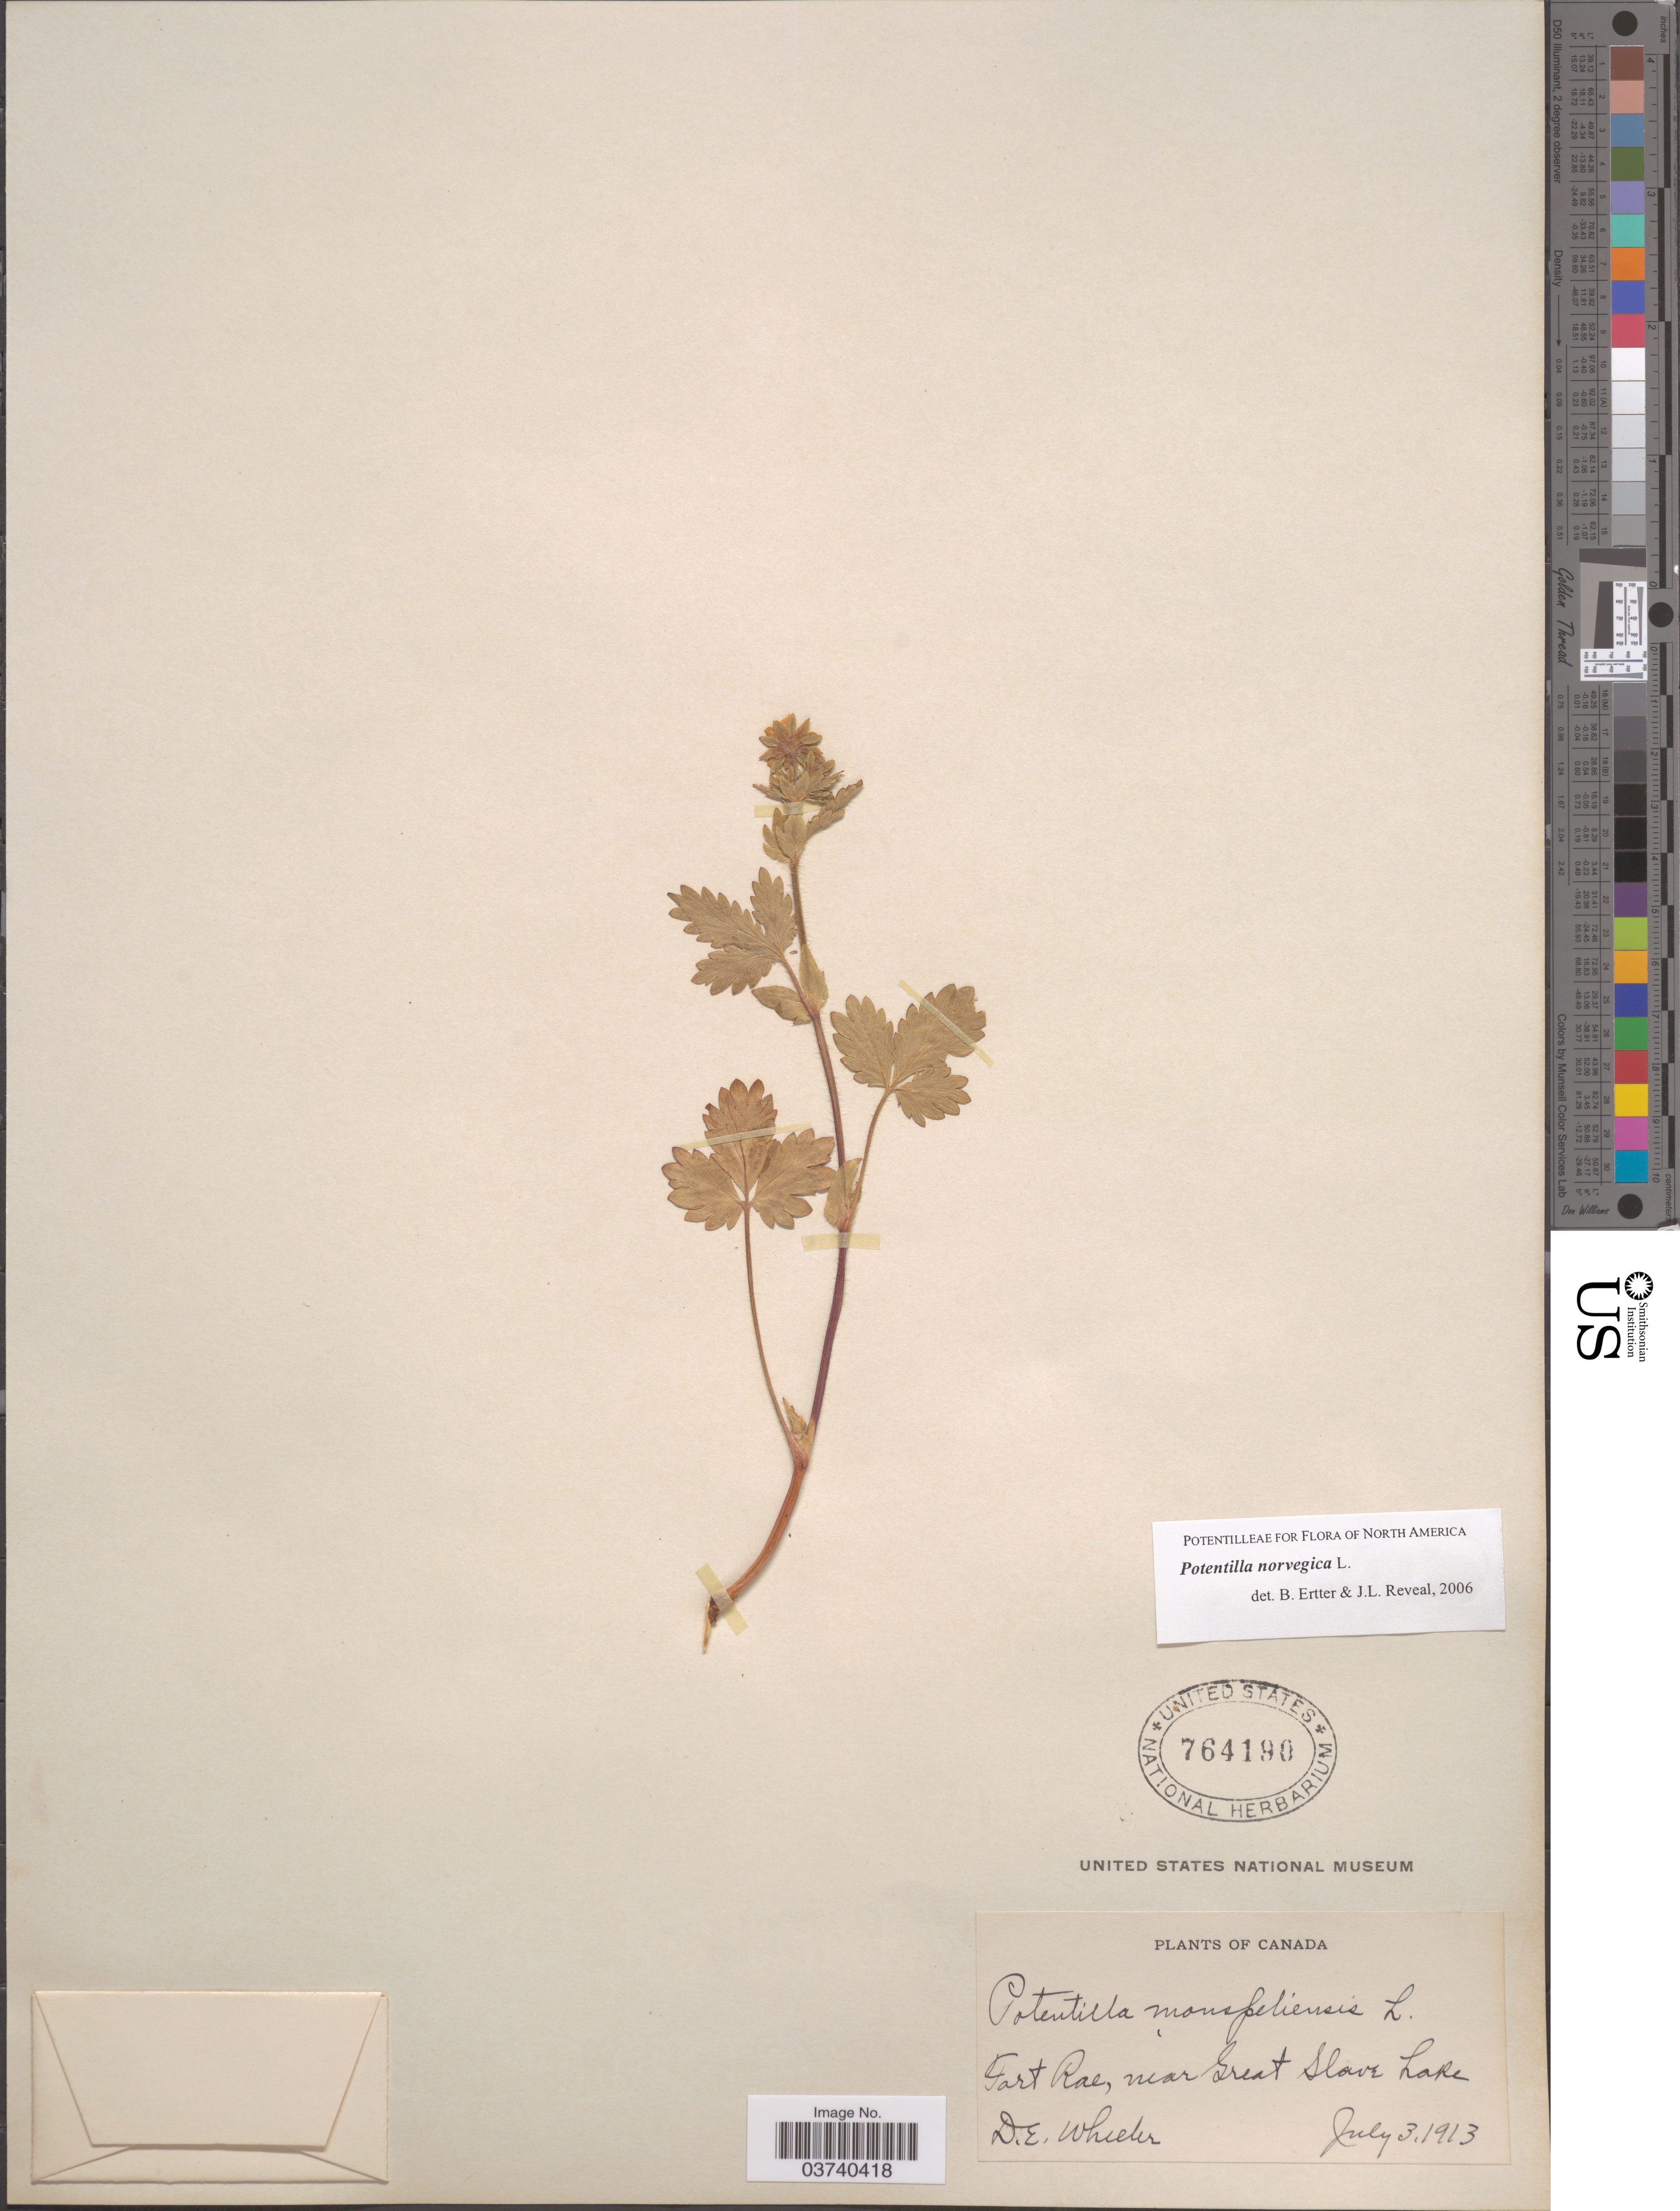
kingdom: Plantae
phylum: Tracheophyta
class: Magnoliopsida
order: Rosales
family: Rosaceae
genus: Potentilla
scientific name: Potentilla norvegica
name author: L.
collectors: D. Wheeler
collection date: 1913-07-03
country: Canada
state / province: Northwest Territories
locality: Fort Rae, near Great Slave Lake.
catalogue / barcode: US 764190